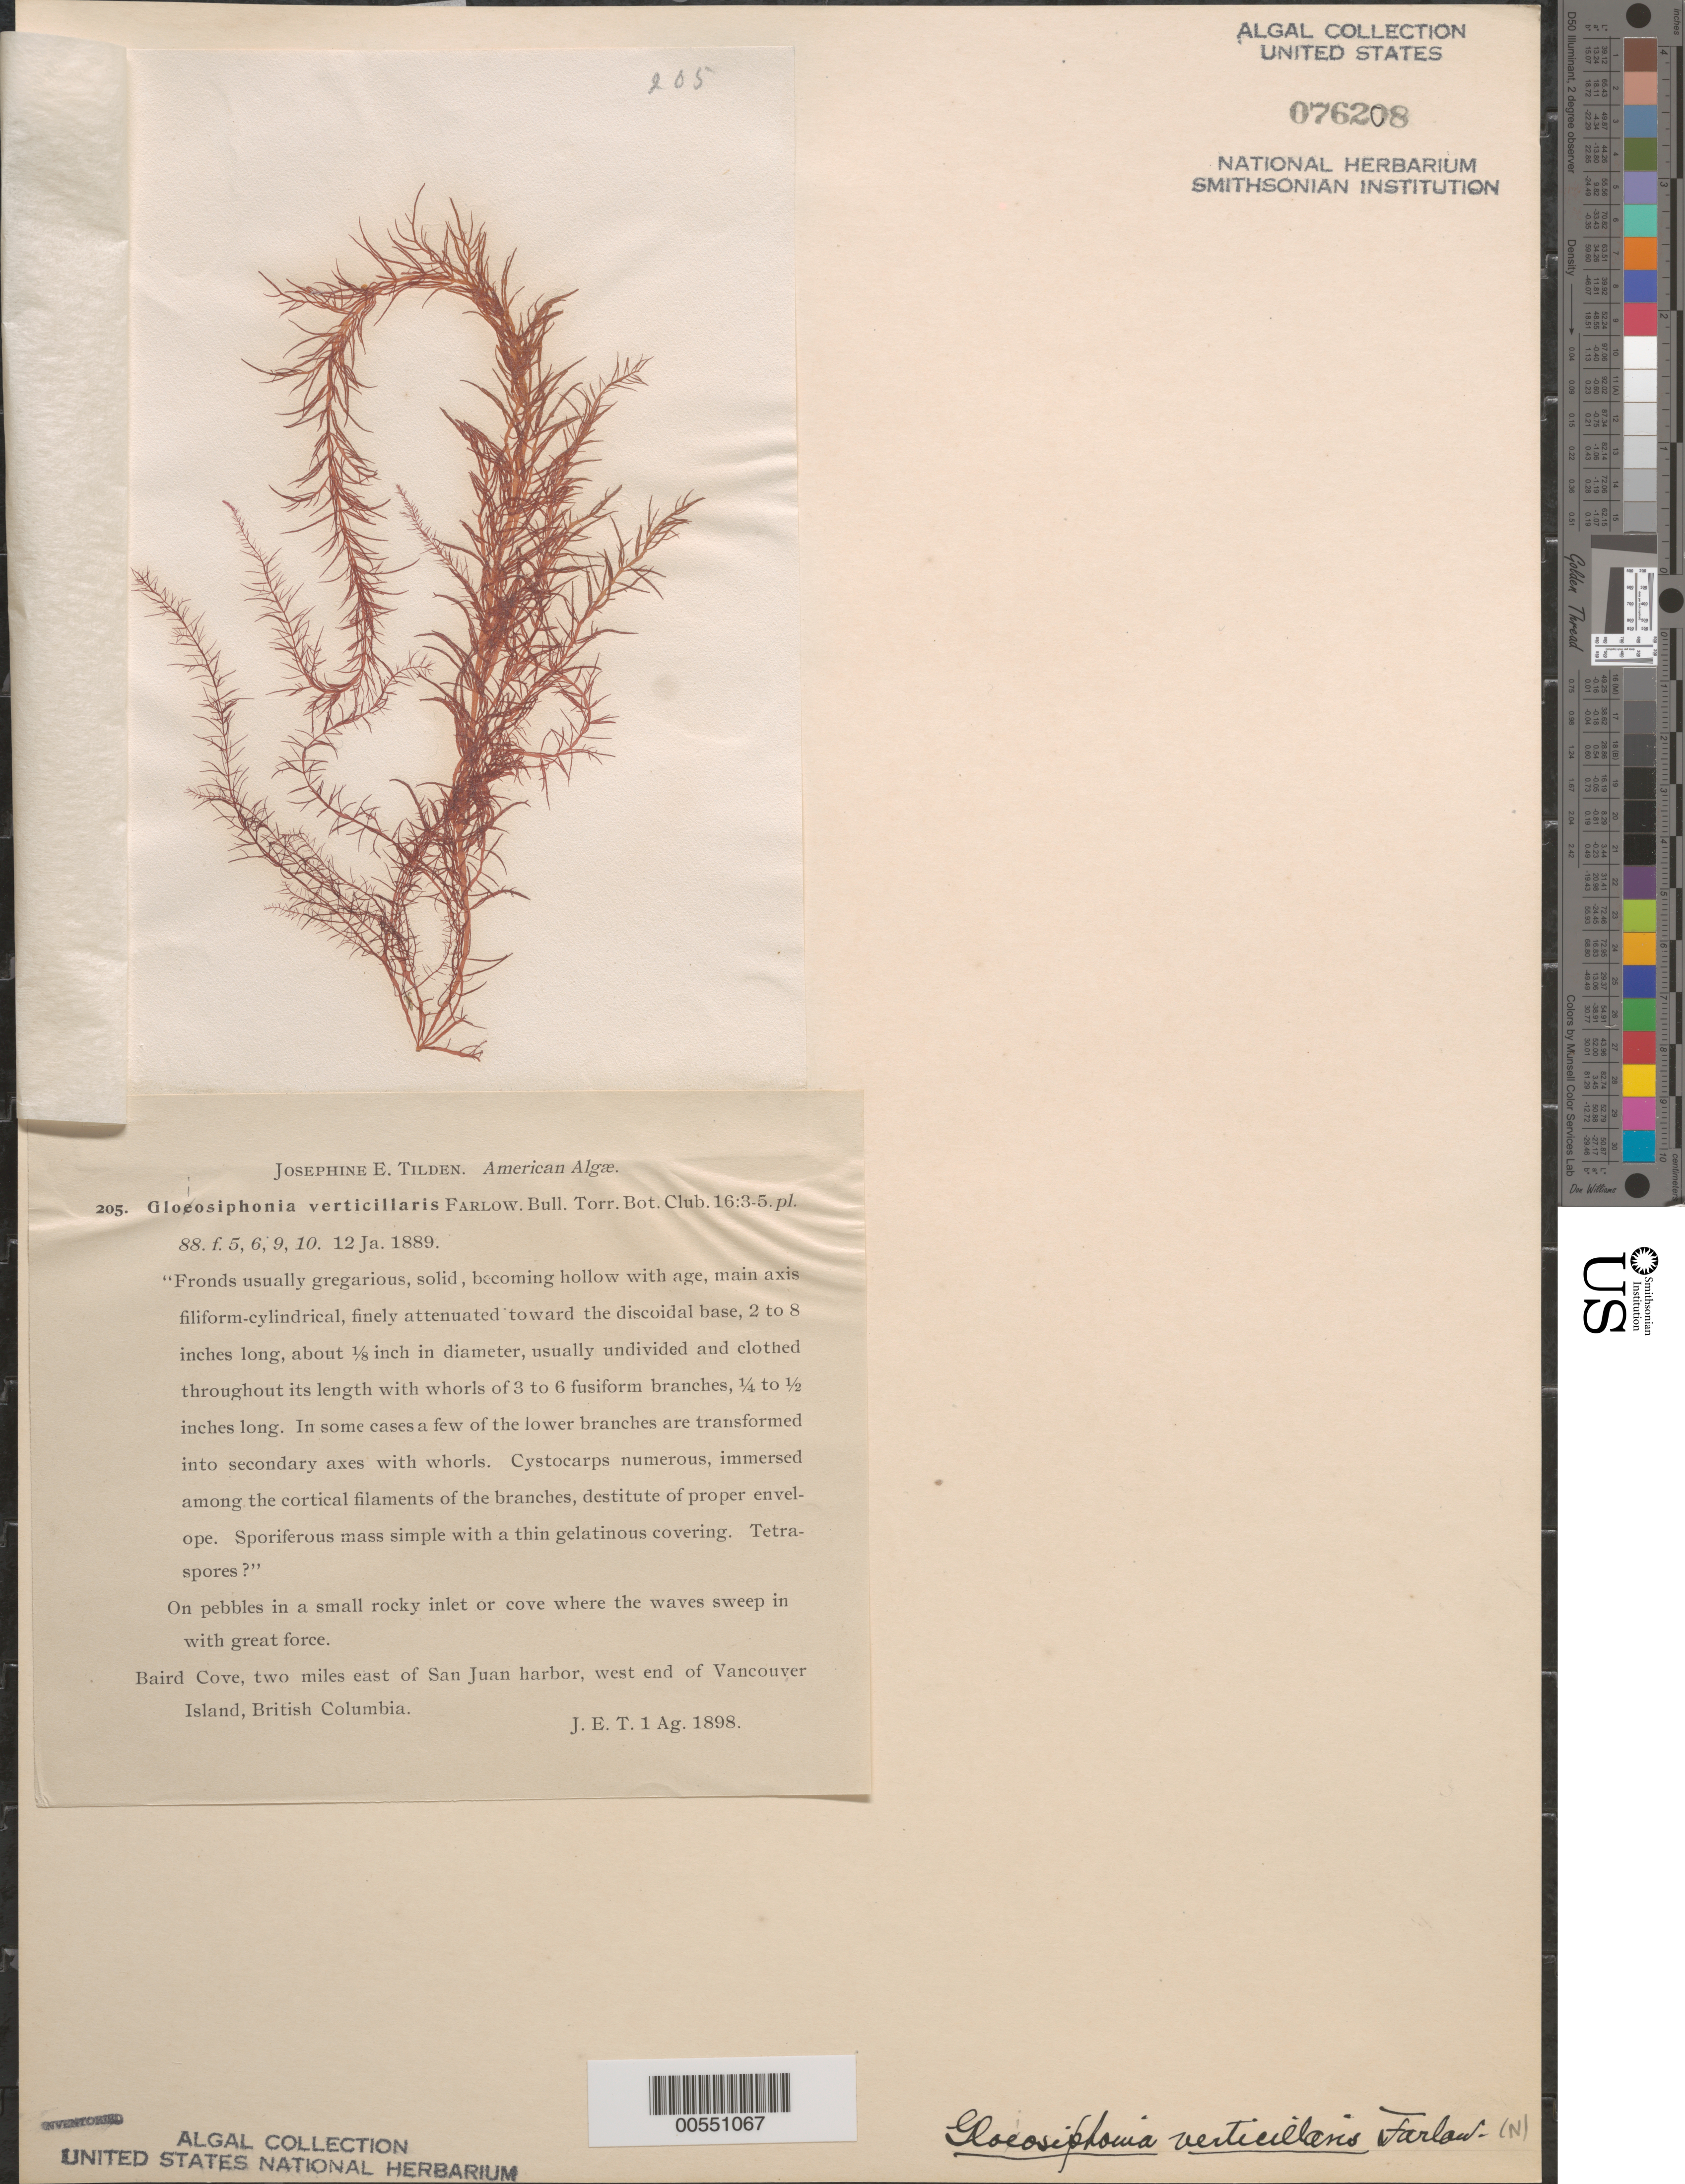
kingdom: Plantae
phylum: Rhodophyta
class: Florideophyceae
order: Gigartinales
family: Gloiosiphoniaceae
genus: Gloiosiphonia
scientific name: Gloiosiphonia verticillaris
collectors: J. E. Tilden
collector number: JET 205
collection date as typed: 01 Aug 1898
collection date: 1898-08-01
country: Canada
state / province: British Columbia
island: Vancouver Island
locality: Baird Cove, 2 miles east of San Juan Harbor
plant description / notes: Tilden, American Algae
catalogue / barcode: US 76208